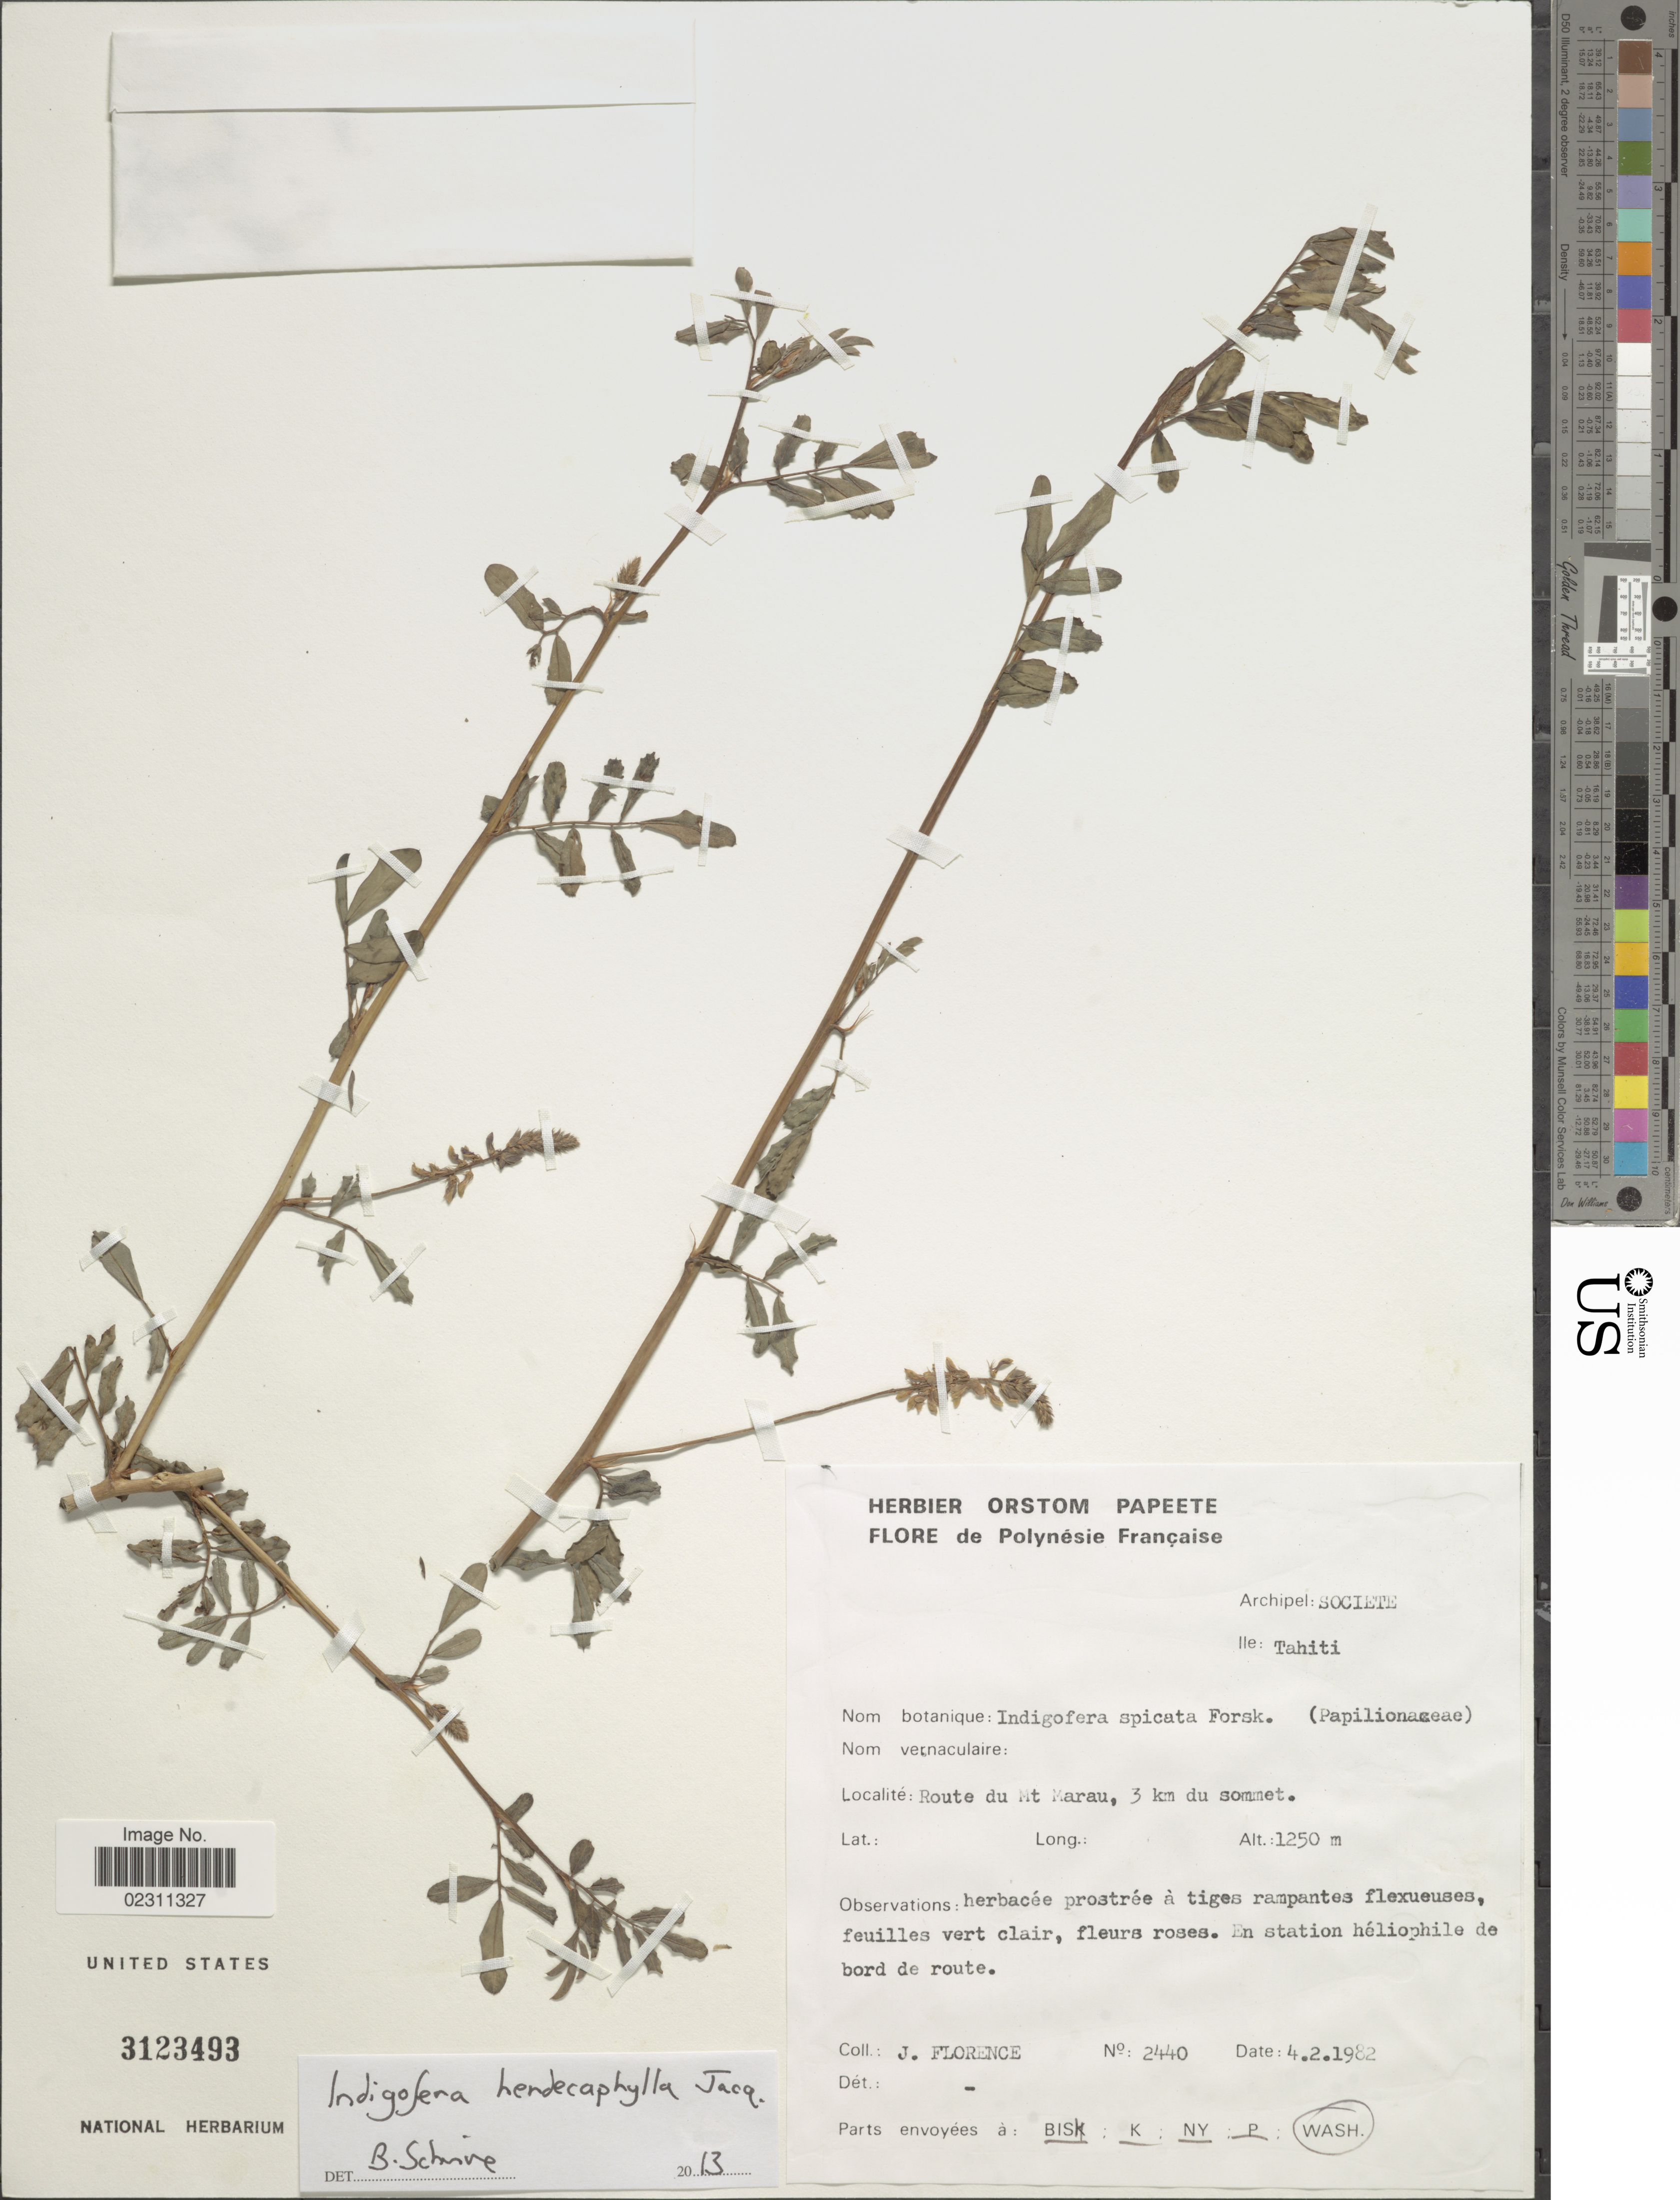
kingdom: Plantae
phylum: Tracheophyta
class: Magnoliopsida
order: Fabales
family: Fabaceae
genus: Indigofera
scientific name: Indigofera hendecaphylla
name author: Jacq.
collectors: J. Florence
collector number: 2440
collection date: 1982-02-04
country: French Polynesia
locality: Archipel: Societe. Ile: Tahiti. Route du Mt Marau, 3 km du sommet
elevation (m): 1250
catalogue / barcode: US 3123493